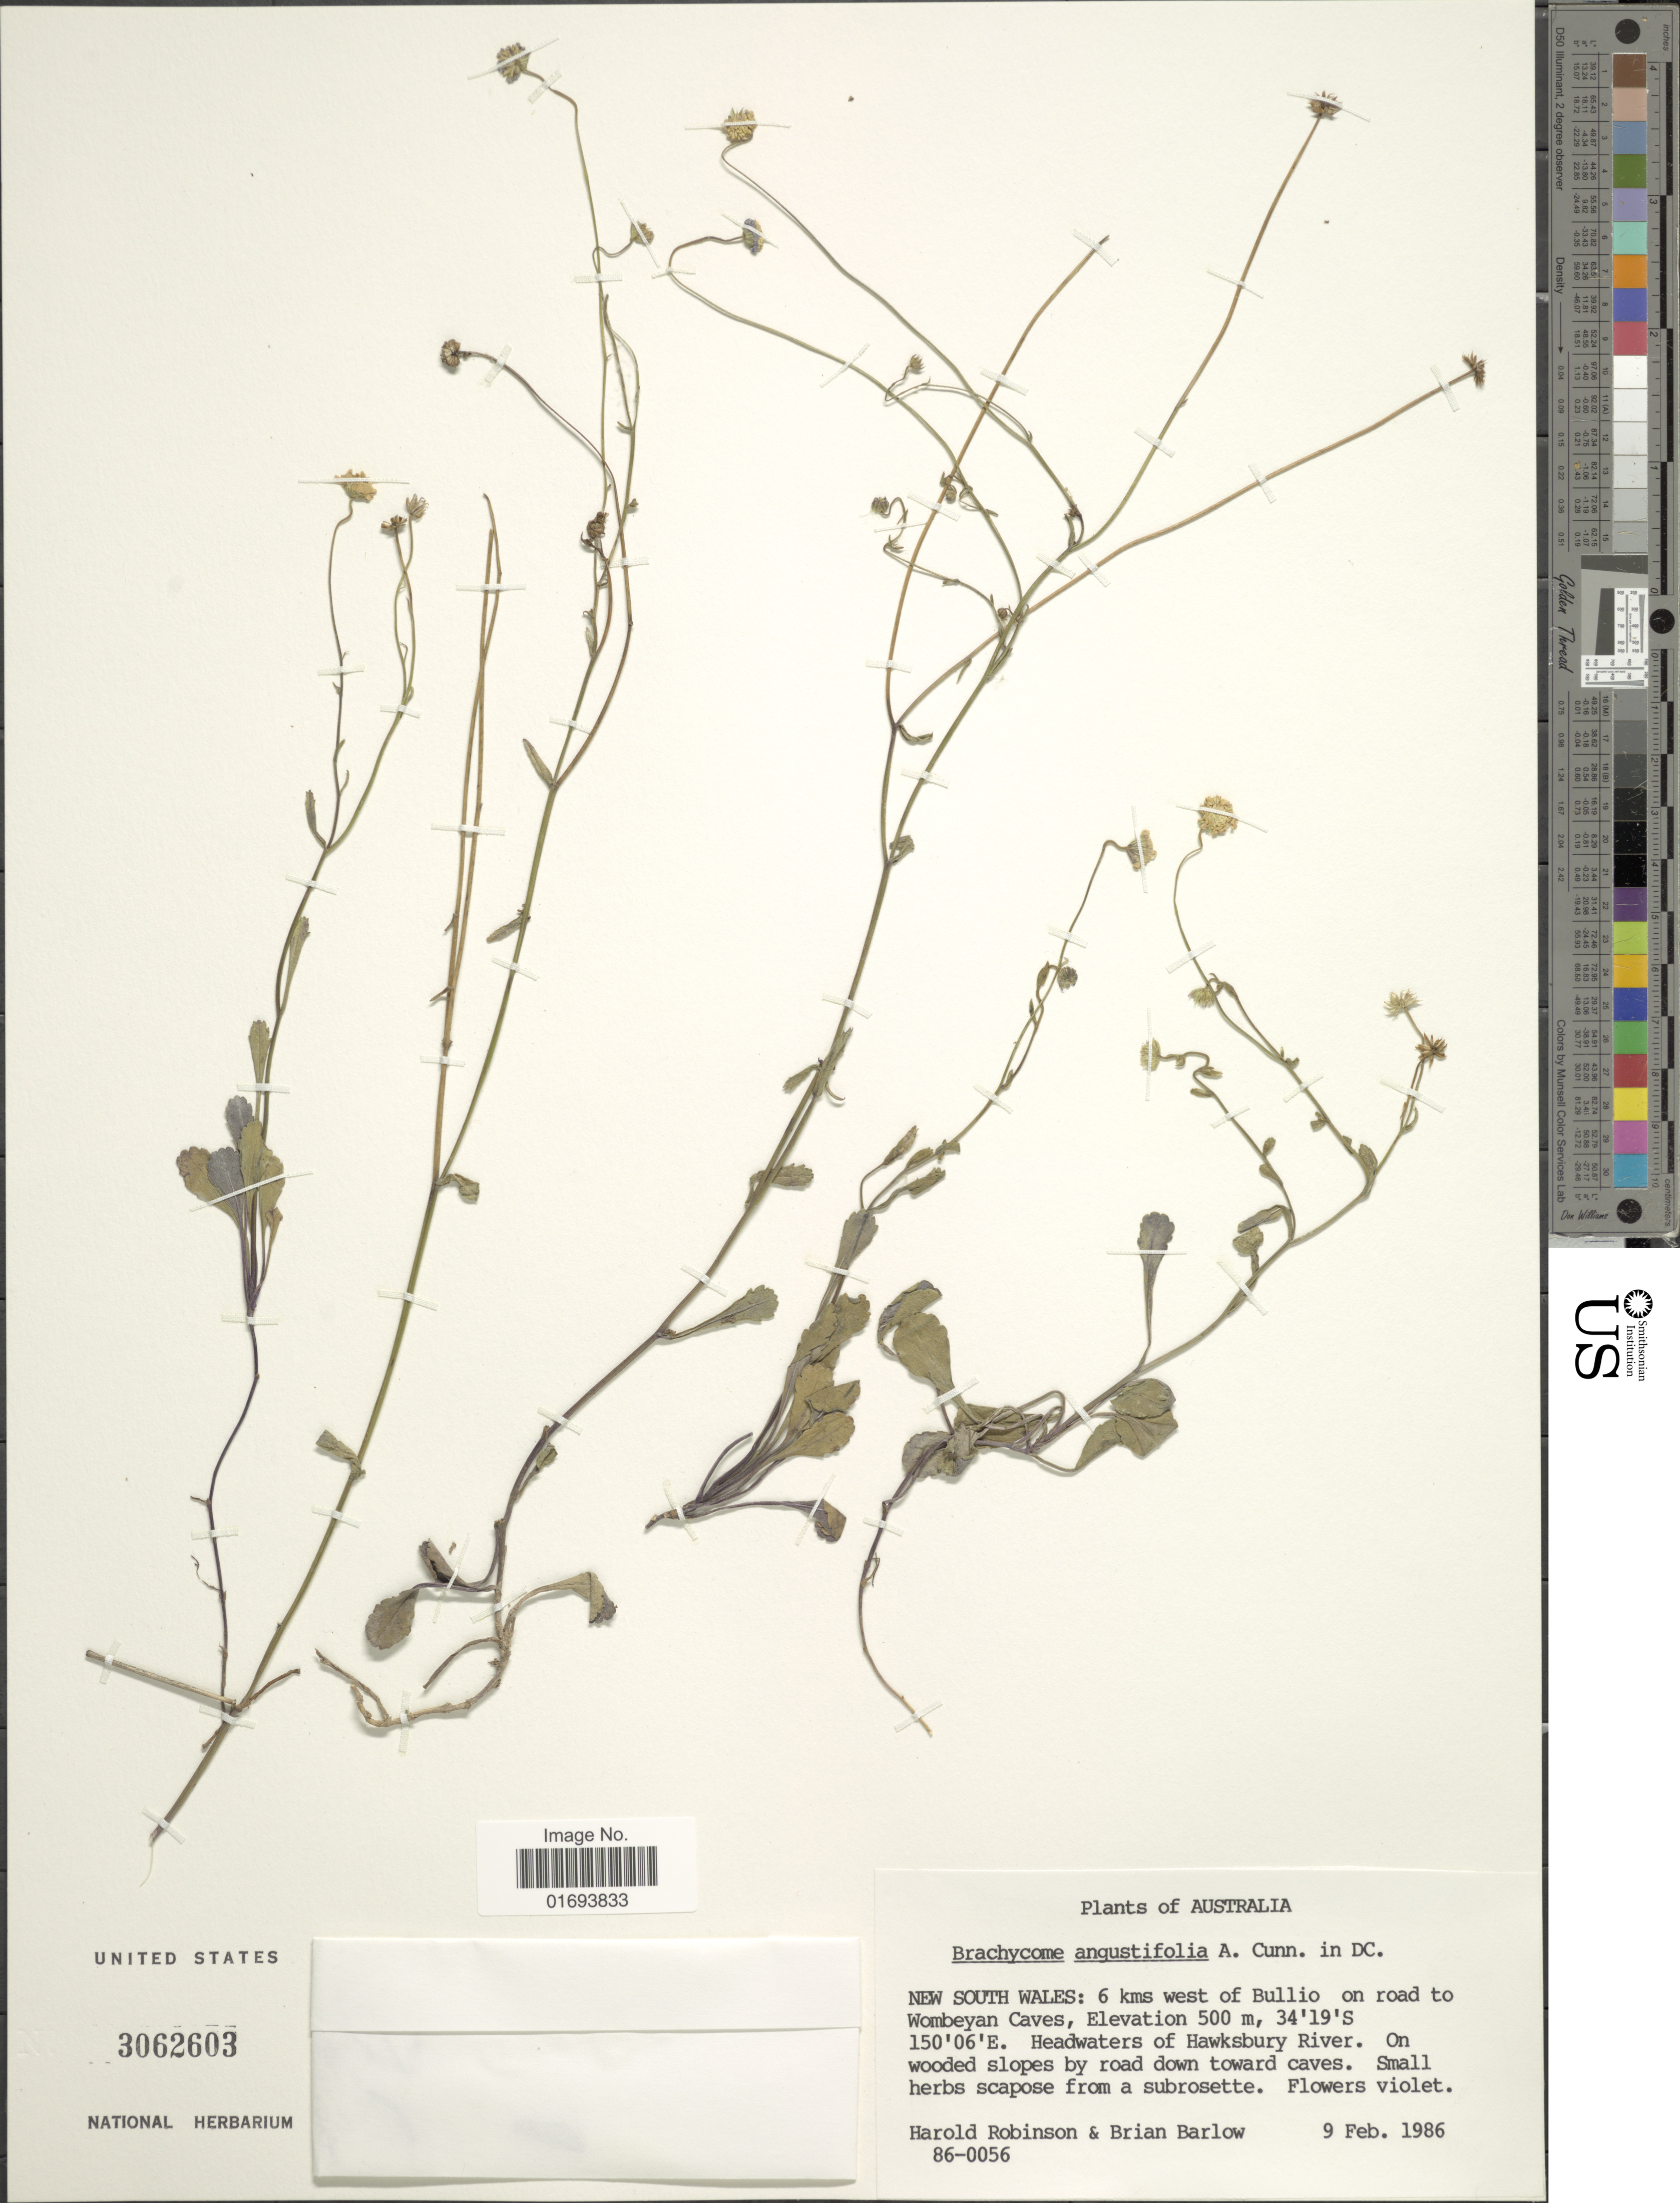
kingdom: Plantae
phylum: Tracheophyta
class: Magnoliopsida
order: Asterales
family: Asteraceae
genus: Brachyscome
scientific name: Brachyscome angustifolia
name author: A. Cunn. & DC.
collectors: H. Robinson & Barlow, B.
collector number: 86-0056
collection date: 1986-02-09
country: Australia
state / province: New South Wales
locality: Australia. New South Wales: 6 kms west of Bullio on road to Wombeyan Caves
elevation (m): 500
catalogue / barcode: US 3062603